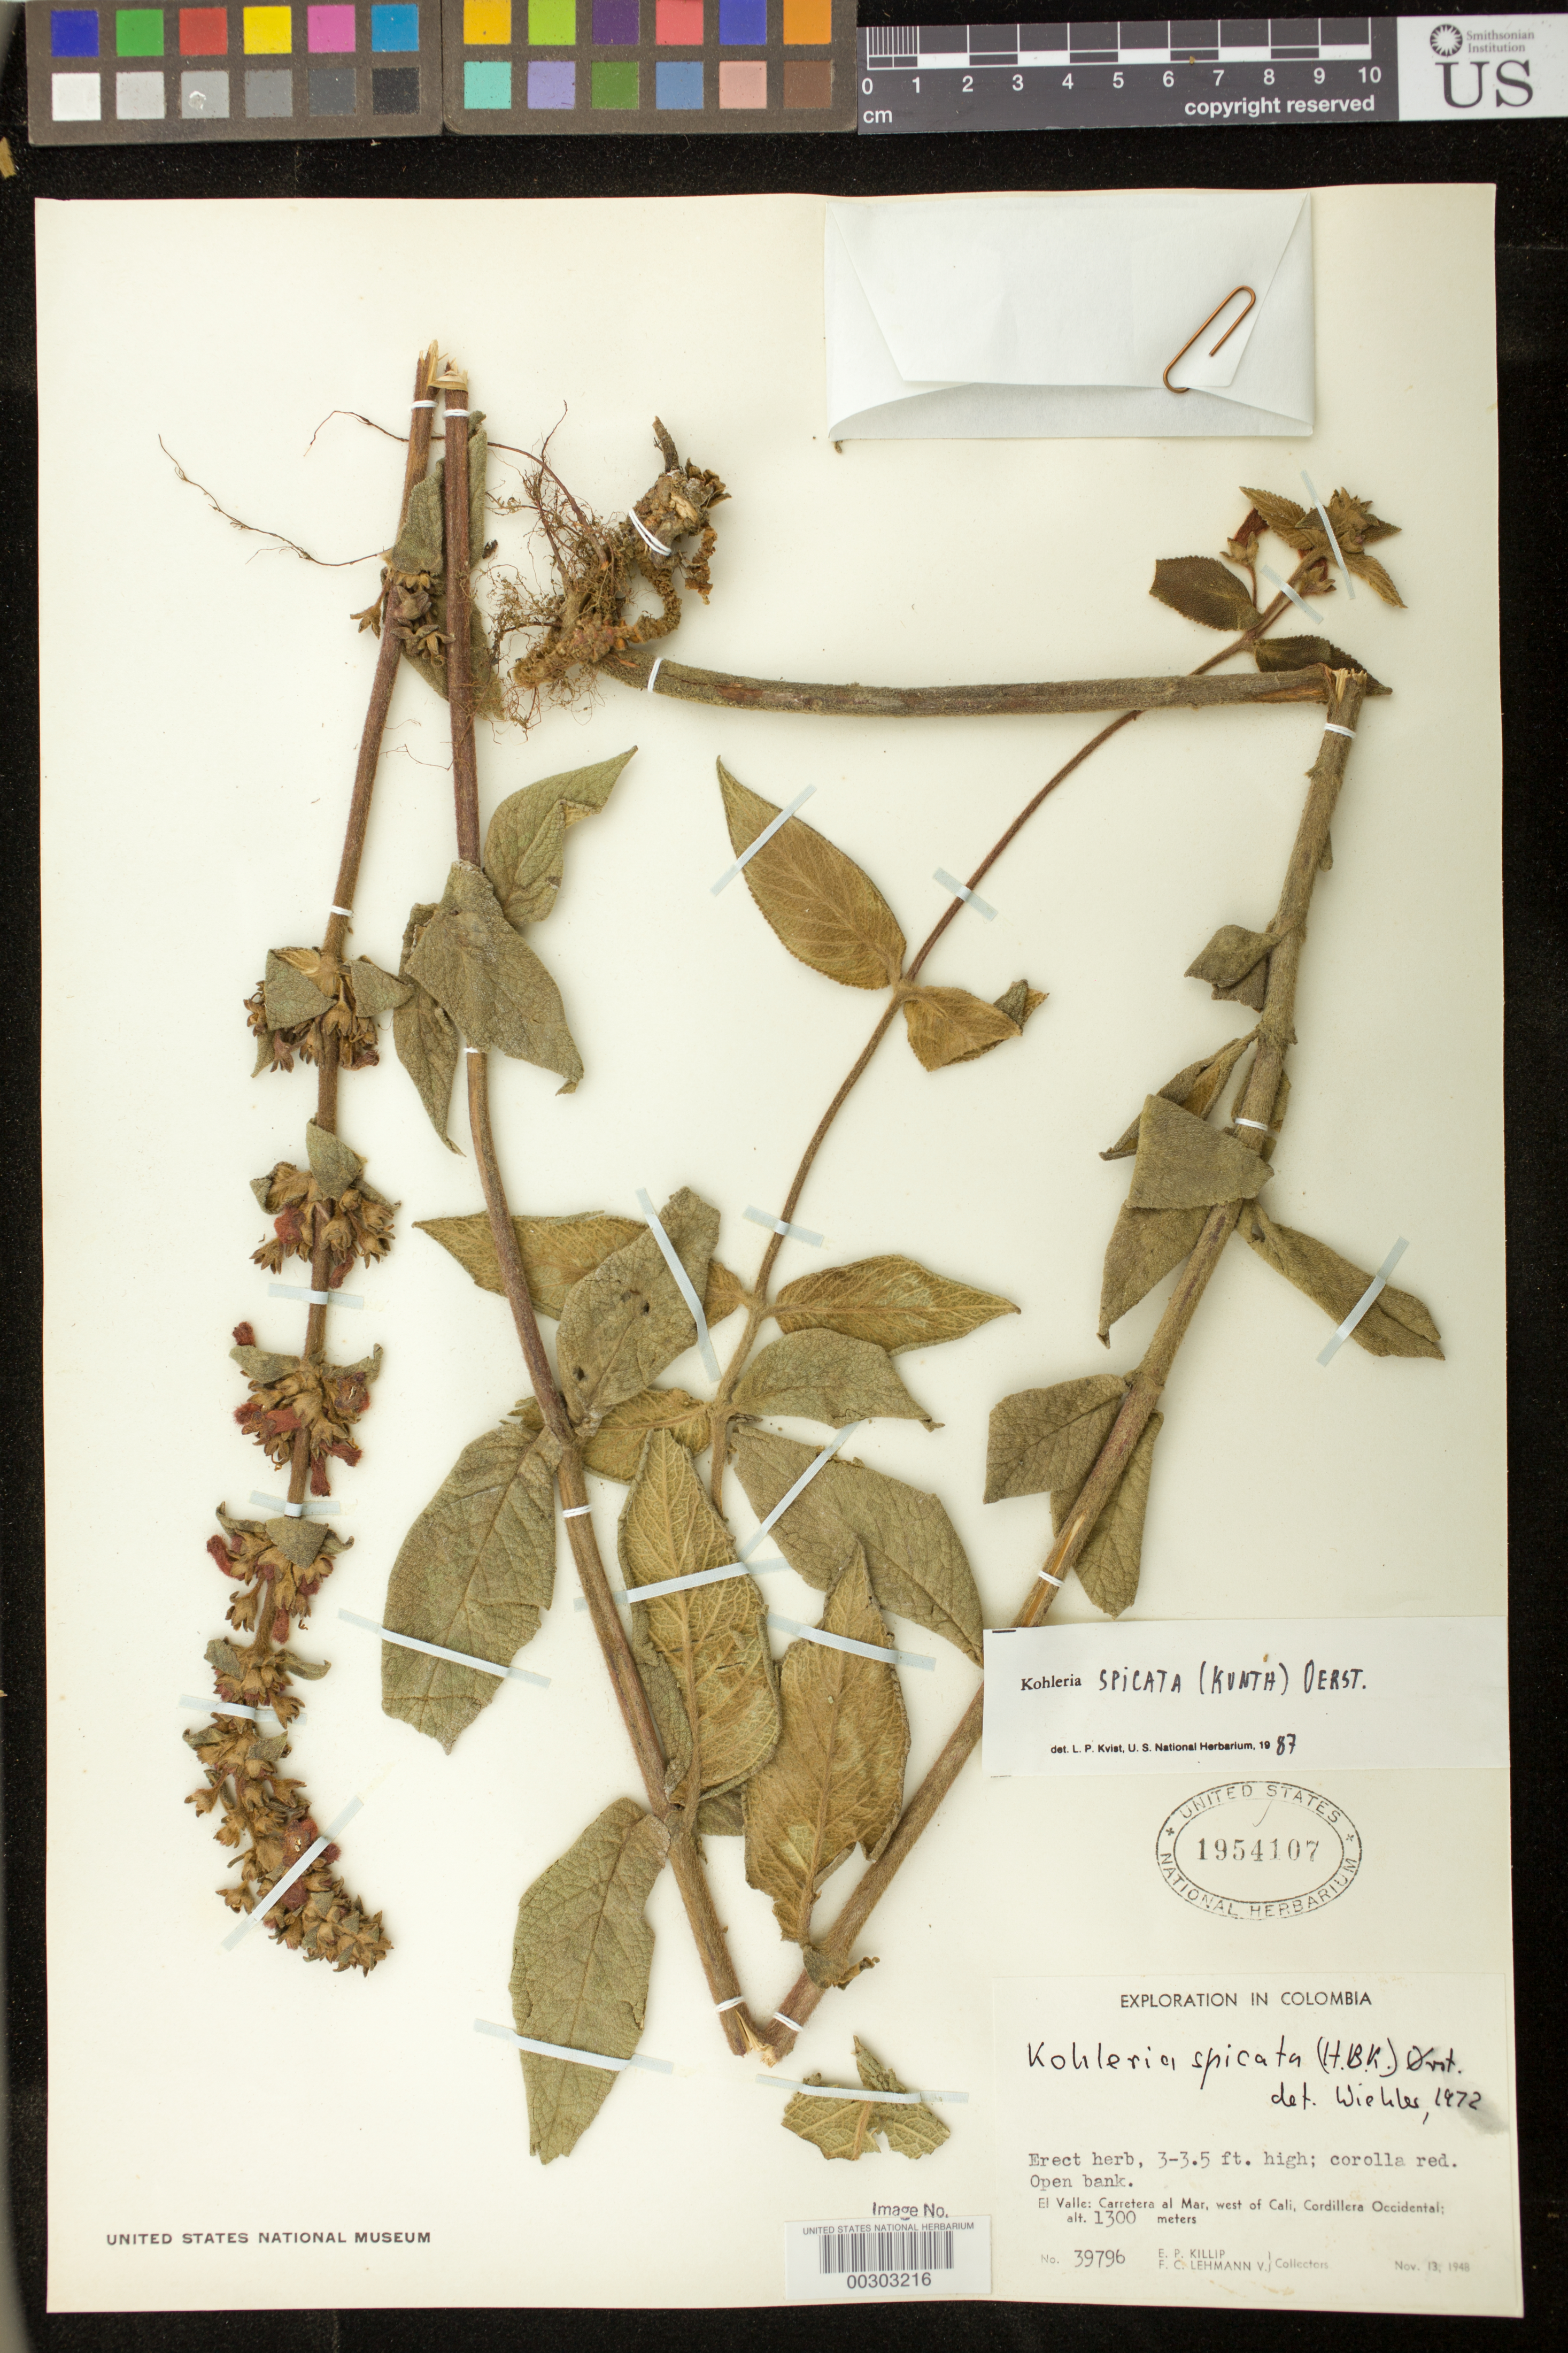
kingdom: Plantae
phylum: Tracheophyta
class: Magnoliopsida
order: Lamiales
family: Gesneriaceae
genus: Kohleria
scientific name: Kohleria spicata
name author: (Kunth) Oerst.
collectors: E. P. Killip & F. Lehmann v.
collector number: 39796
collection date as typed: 13 Nov 1948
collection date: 1948-11-13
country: Colombia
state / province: Valle del Cauca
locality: Highway to Mar, W of Cali, Cordillera Occidental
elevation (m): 1300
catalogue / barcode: US 1954107